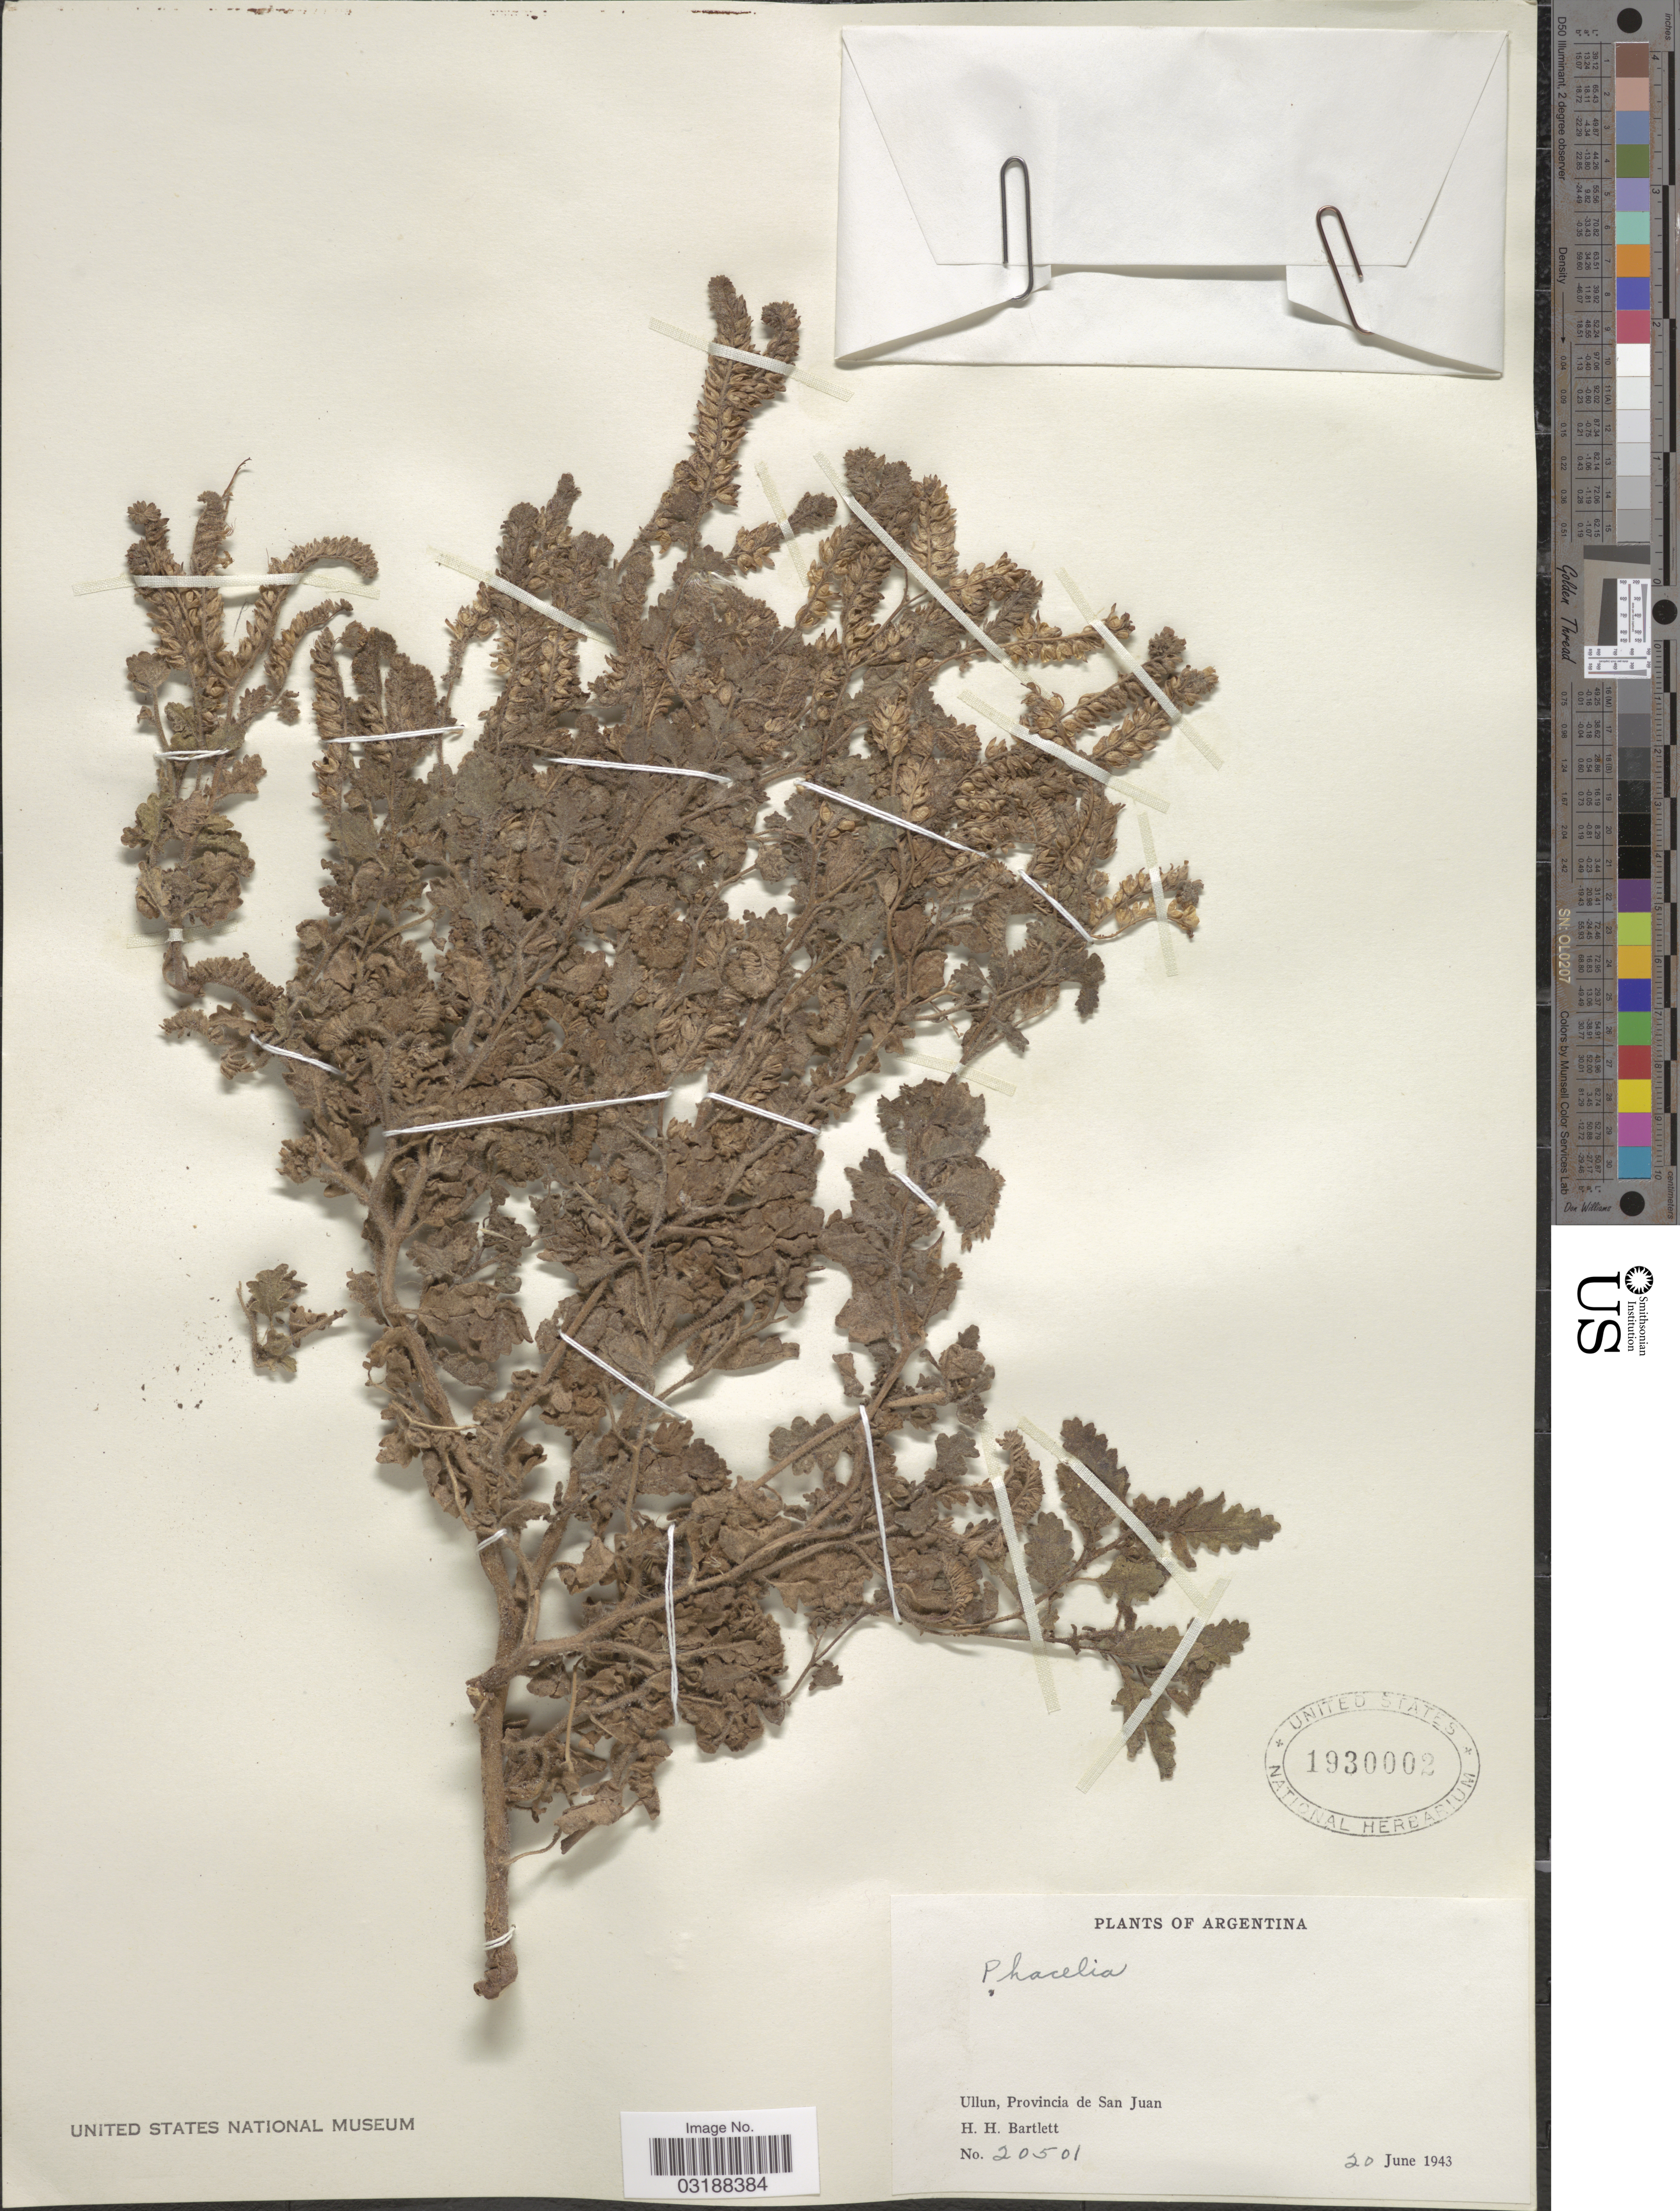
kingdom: Plantae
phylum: Tracheophyta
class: Magnoliopsida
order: Boraginales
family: Hydrophyllaceae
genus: Phacelia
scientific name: Phacelia sp.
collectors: H. H. Bartlett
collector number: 20501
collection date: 1943-06-20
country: Argentina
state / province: San Juan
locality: Ullun, Provincia de San Juan.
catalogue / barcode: US 1930002